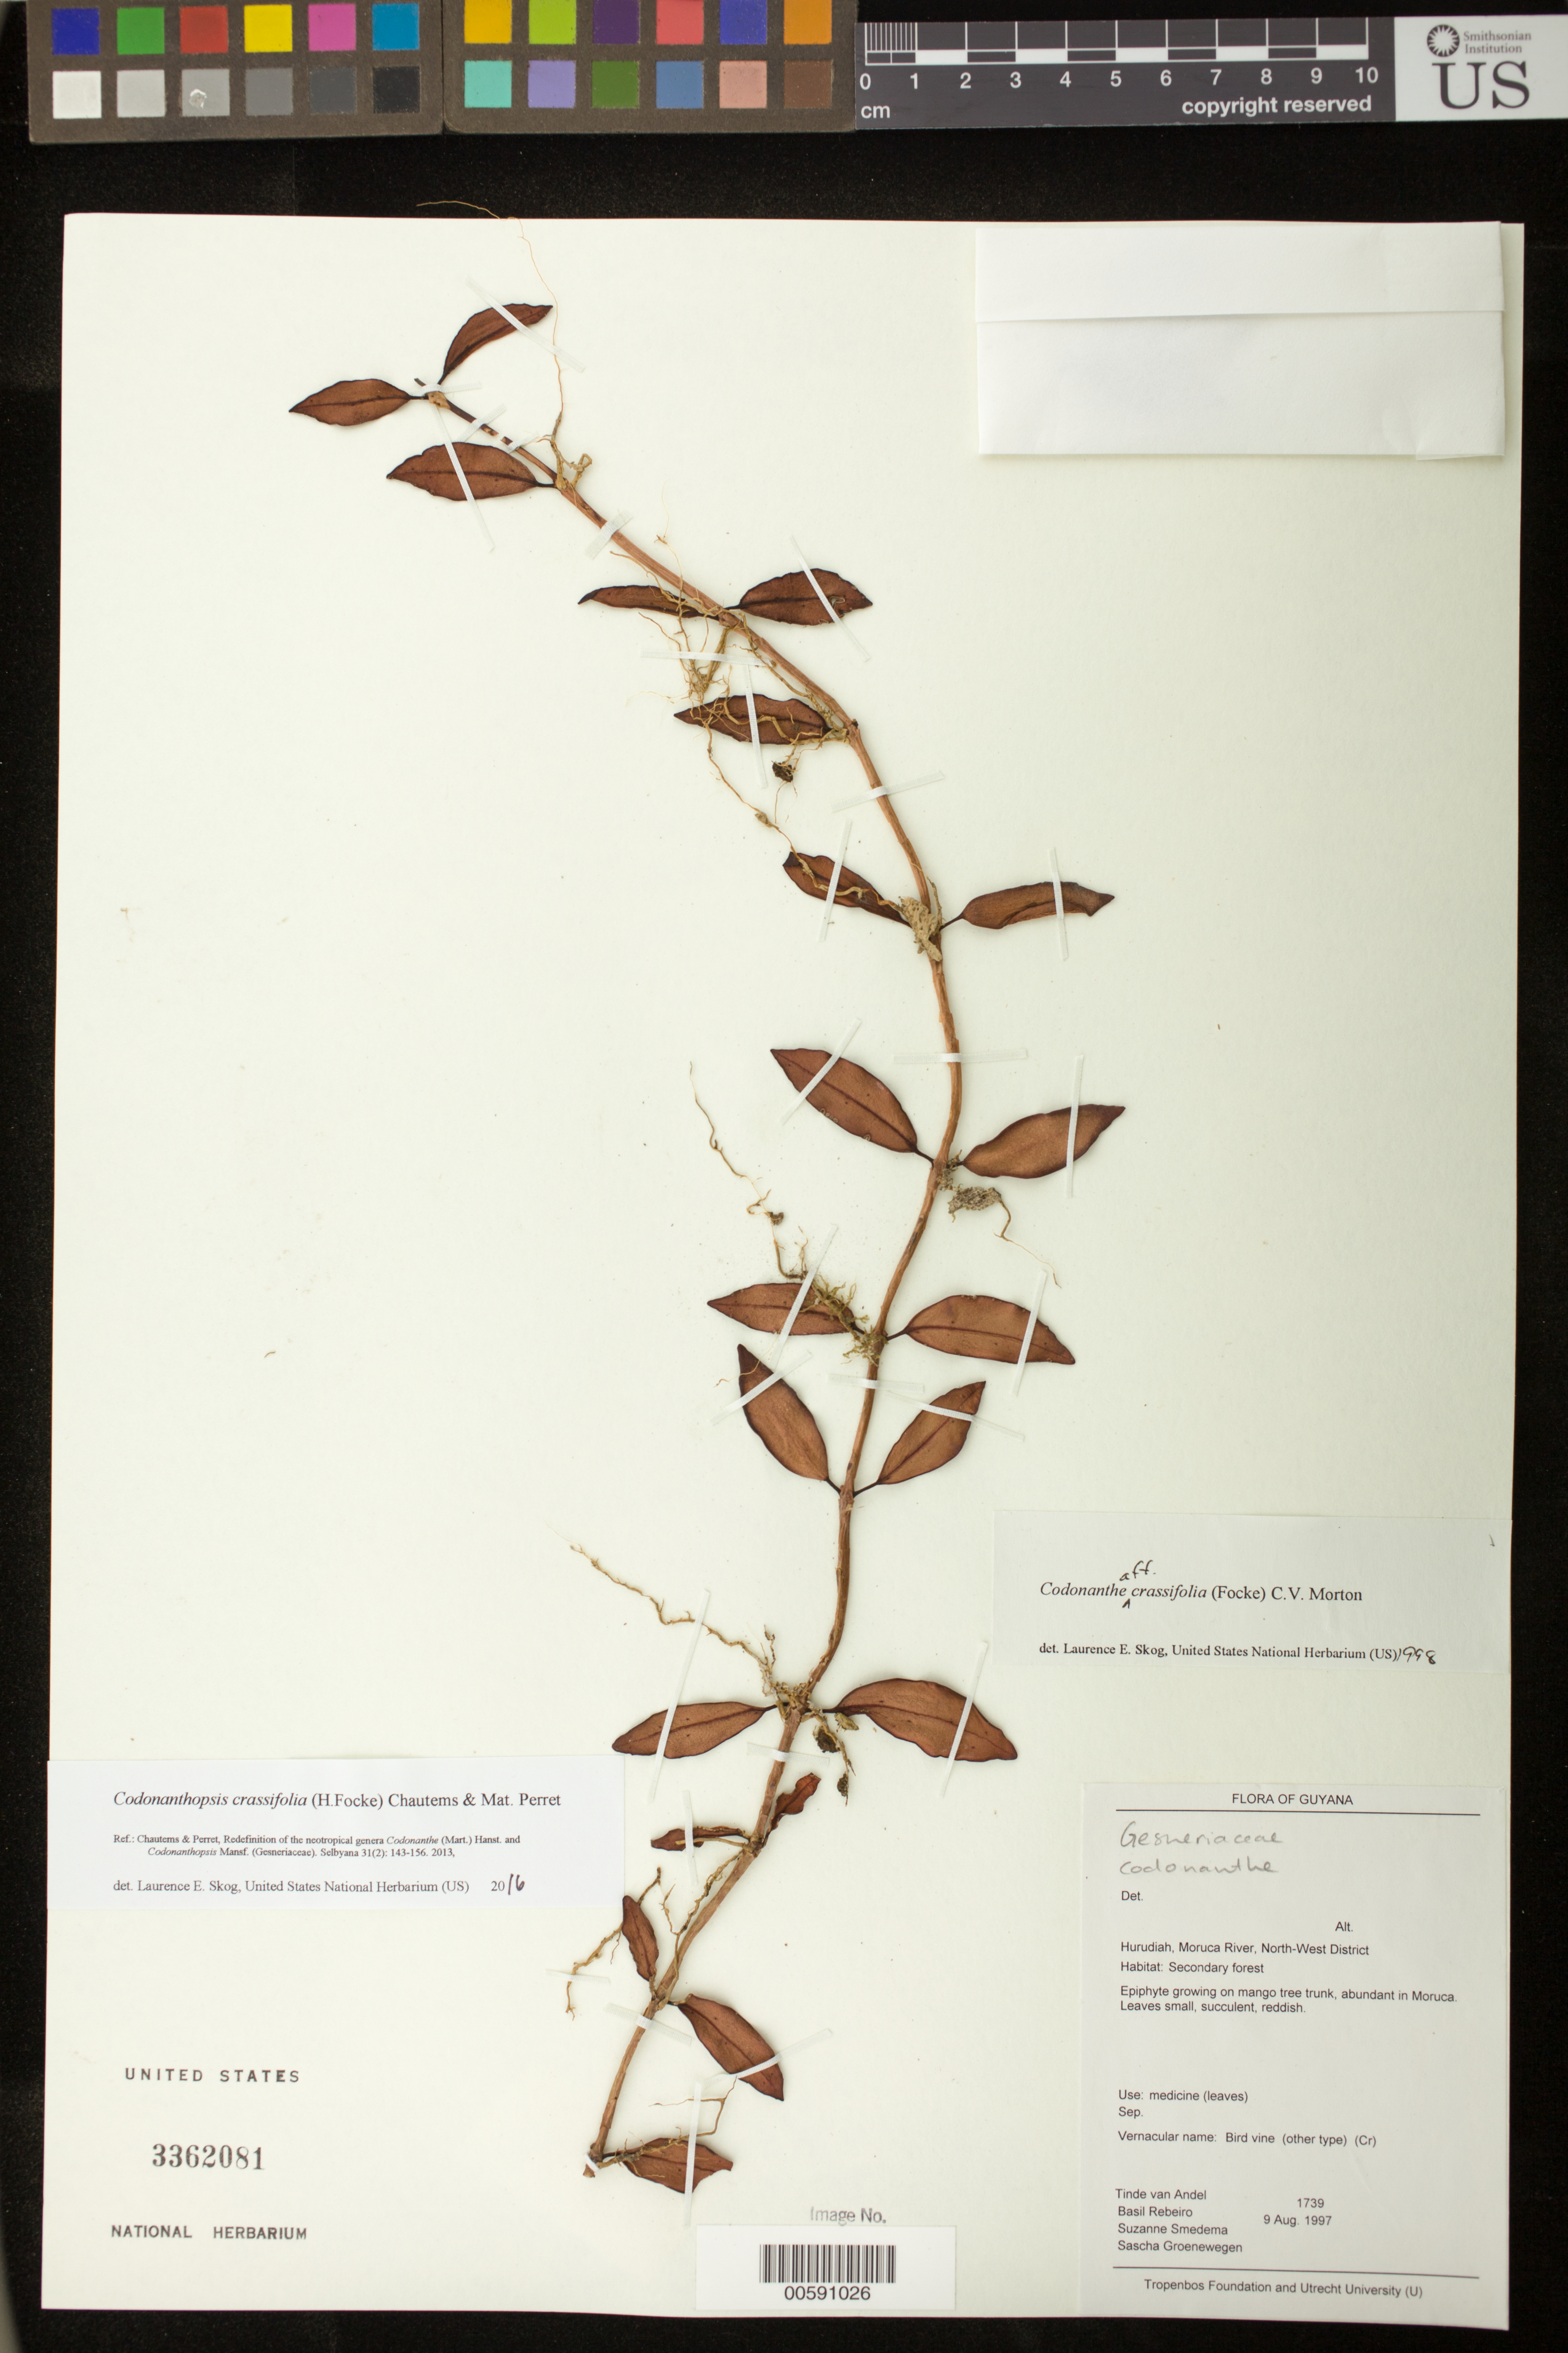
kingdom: Plantae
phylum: Tracheophyta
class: Magnoliopsida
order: Lamiales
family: Gesneriaceae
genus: Codonanthopsis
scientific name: Codonanthopsis crassifolia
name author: (H. Focke) Chautems & Mat.Perret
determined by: Skog, Laurence E.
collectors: T. R. van Andel, B. Rebeiro, S. Smedema & S. Groenewegen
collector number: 1739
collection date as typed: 09 Aug 1997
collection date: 1997-08-09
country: Guyana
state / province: Barima-Waini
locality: Hurudiah, Moruca River, North-West District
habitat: Secondary forest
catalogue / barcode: US 3362081